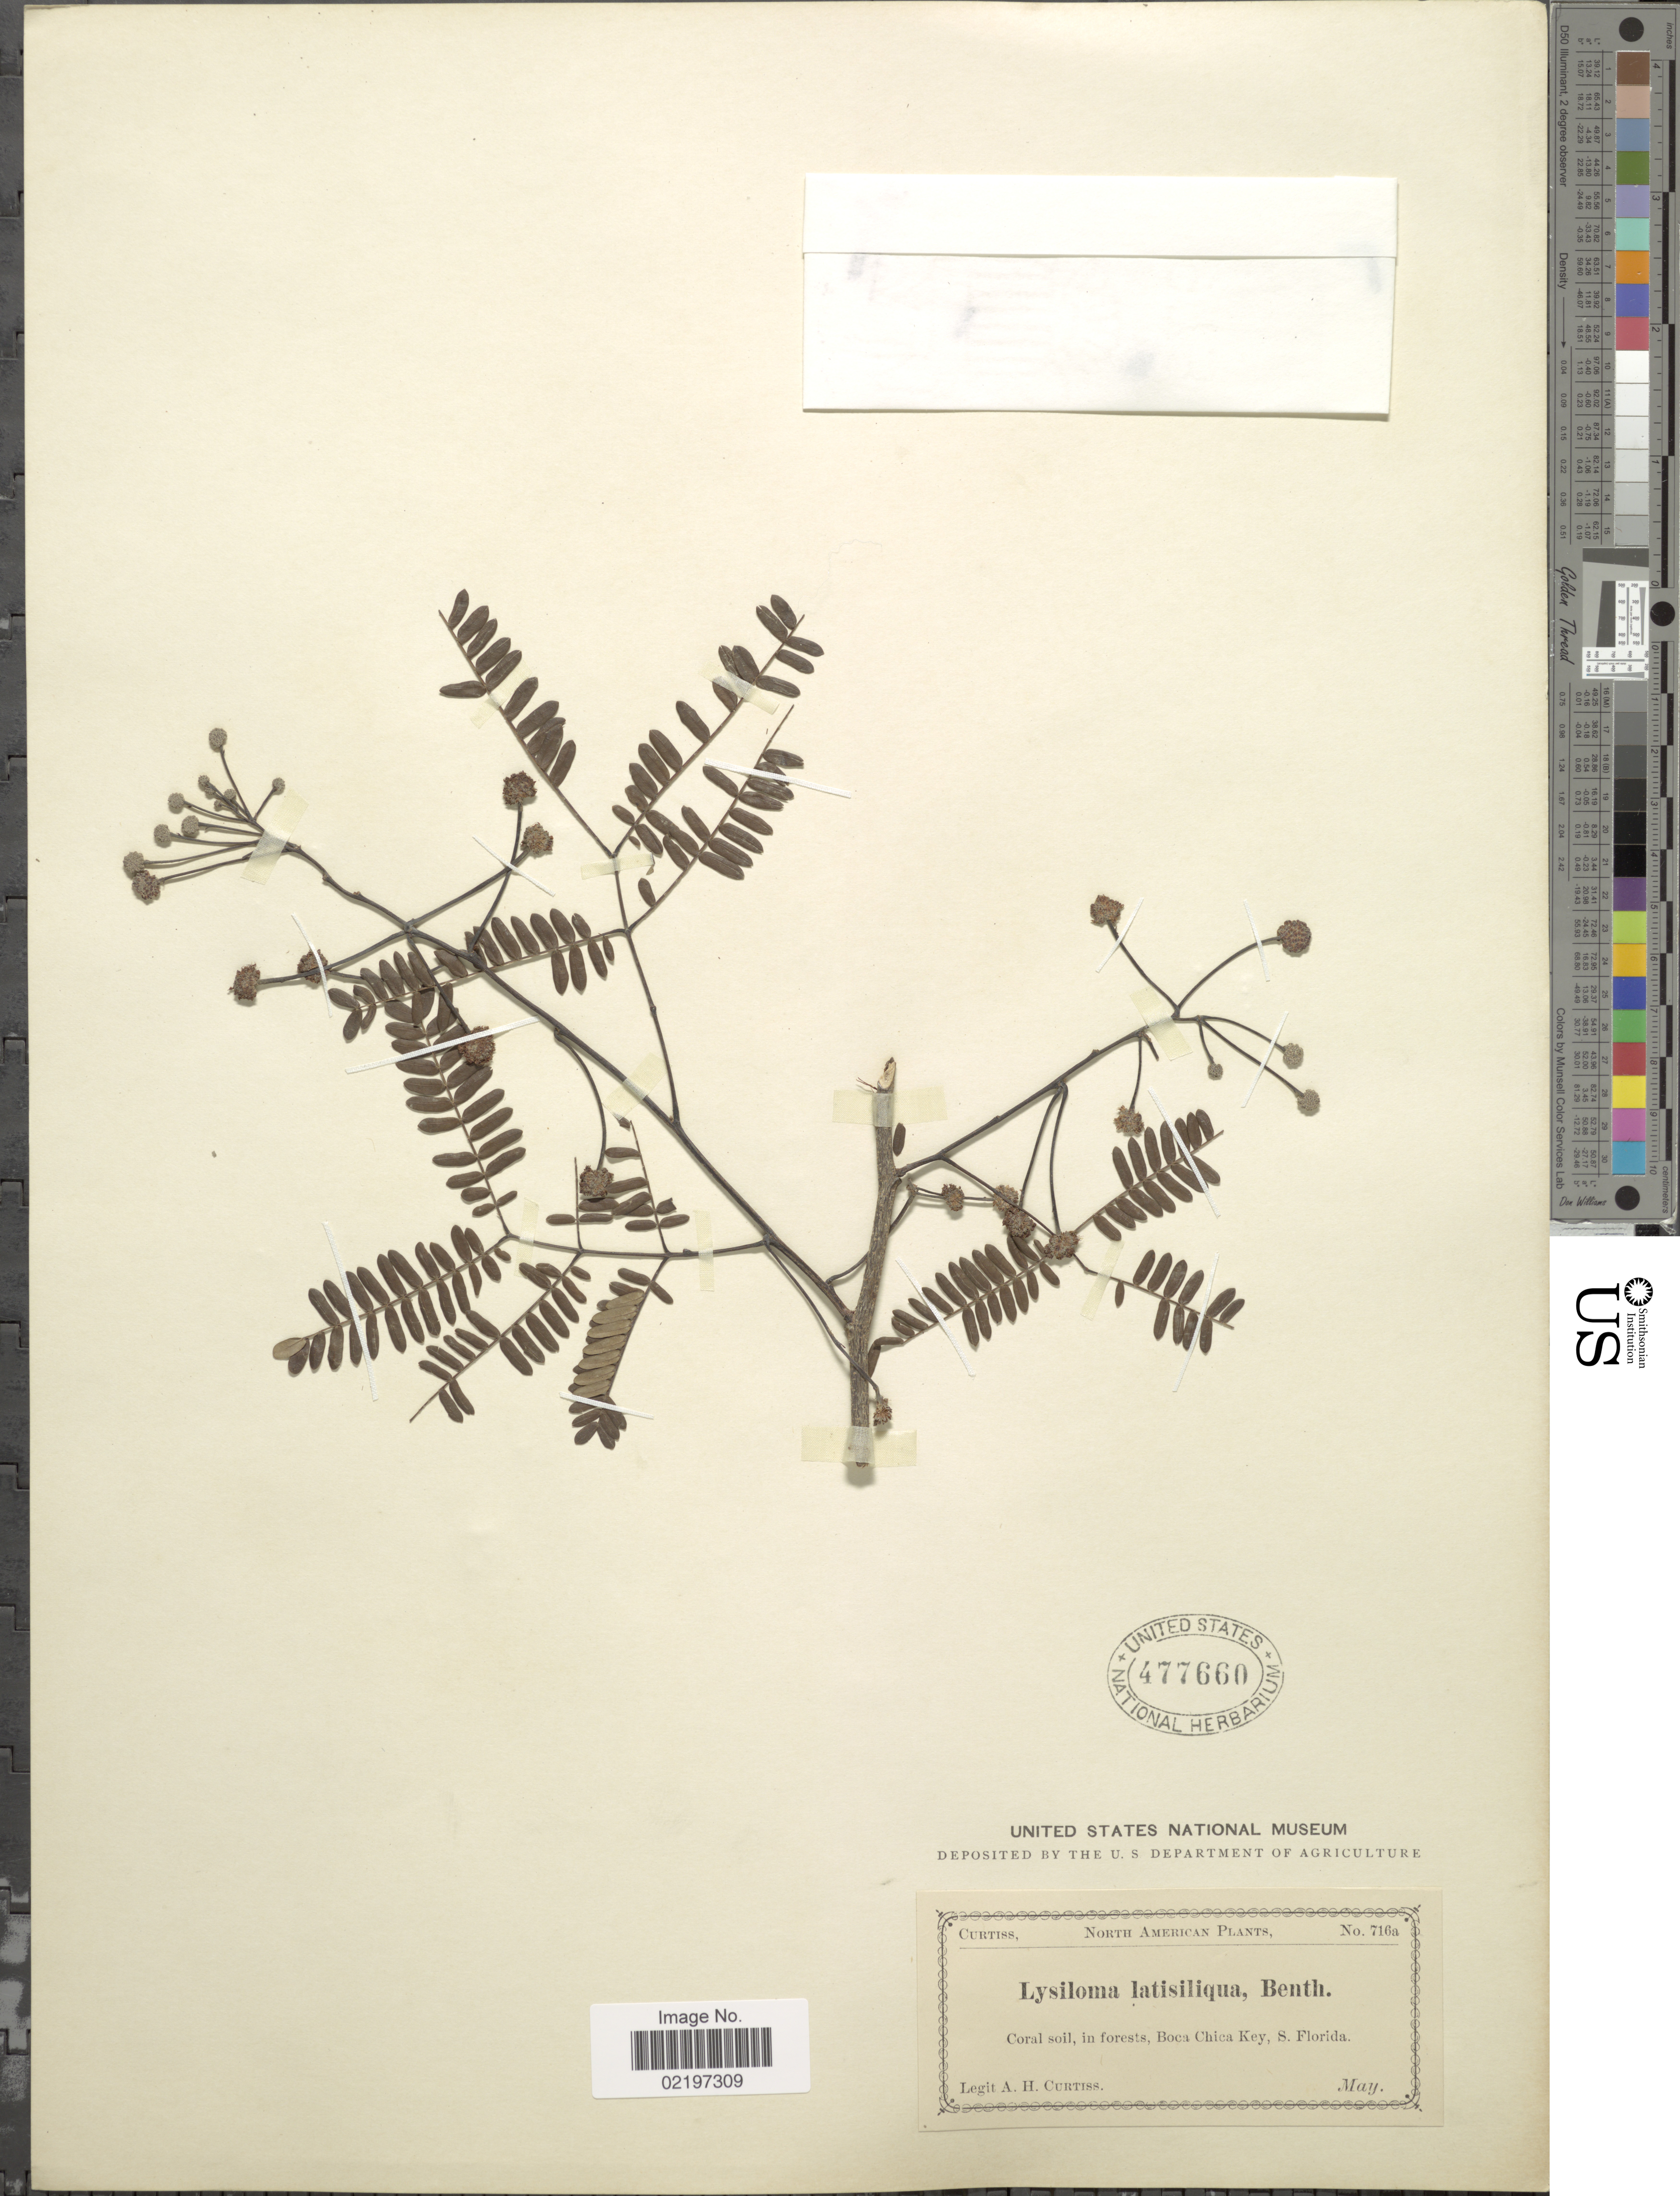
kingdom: Plantae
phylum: Tracheophyta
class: Magnoliopsida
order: Fabales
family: Fabaceae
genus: Lysiloma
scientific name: Lysiloma latisiliquum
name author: (L.) Benth.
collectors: A. H. Curtiss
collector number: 716a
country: United States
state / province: Florida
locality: Coral soil, in forest, Boca Chica Key, S. Florida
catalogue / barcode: US 477660